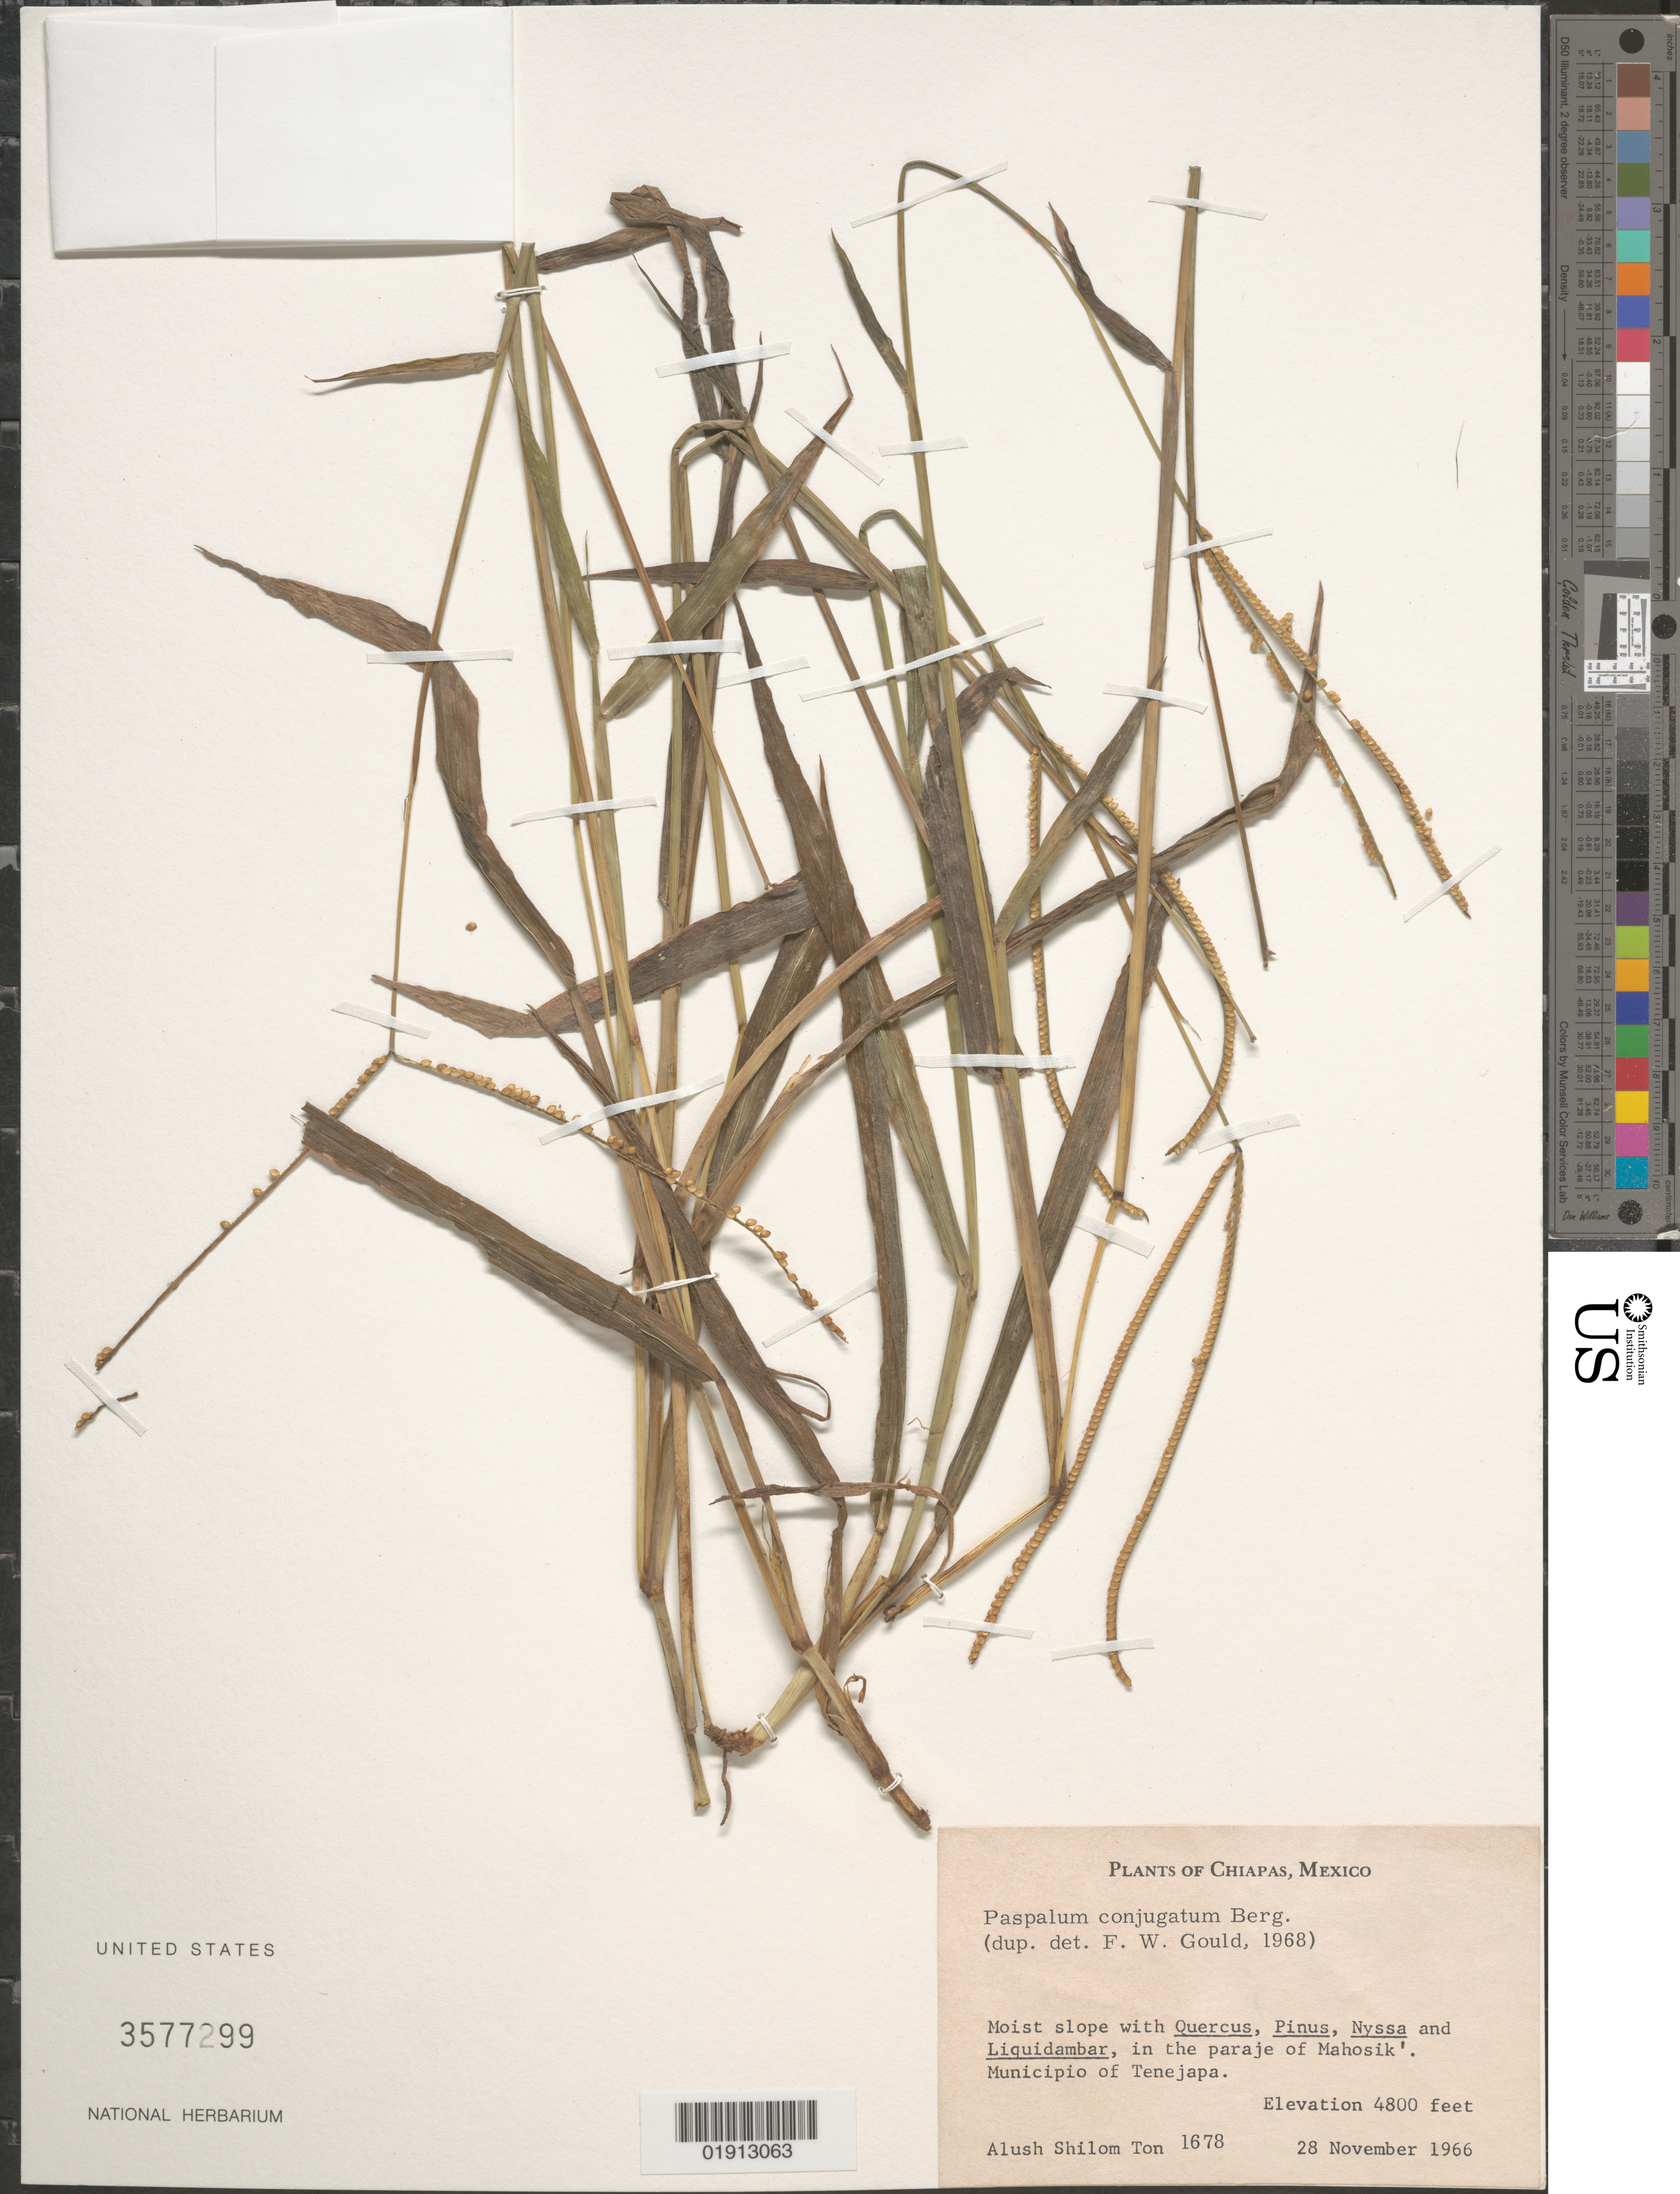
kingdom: Plantae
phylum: Tracheophyta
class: Liliopsida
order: Poales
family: Poaceae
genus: Paspalum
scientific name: Paspalum conjugatum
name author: P.J. Bergius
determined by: Gould, F. W.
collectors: A. S. Ton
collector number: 1678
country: Mexico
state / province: Chiapas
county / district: Tenejapa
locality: In the paraje of Mahosik'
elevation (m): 1463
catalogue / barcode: US 3577299